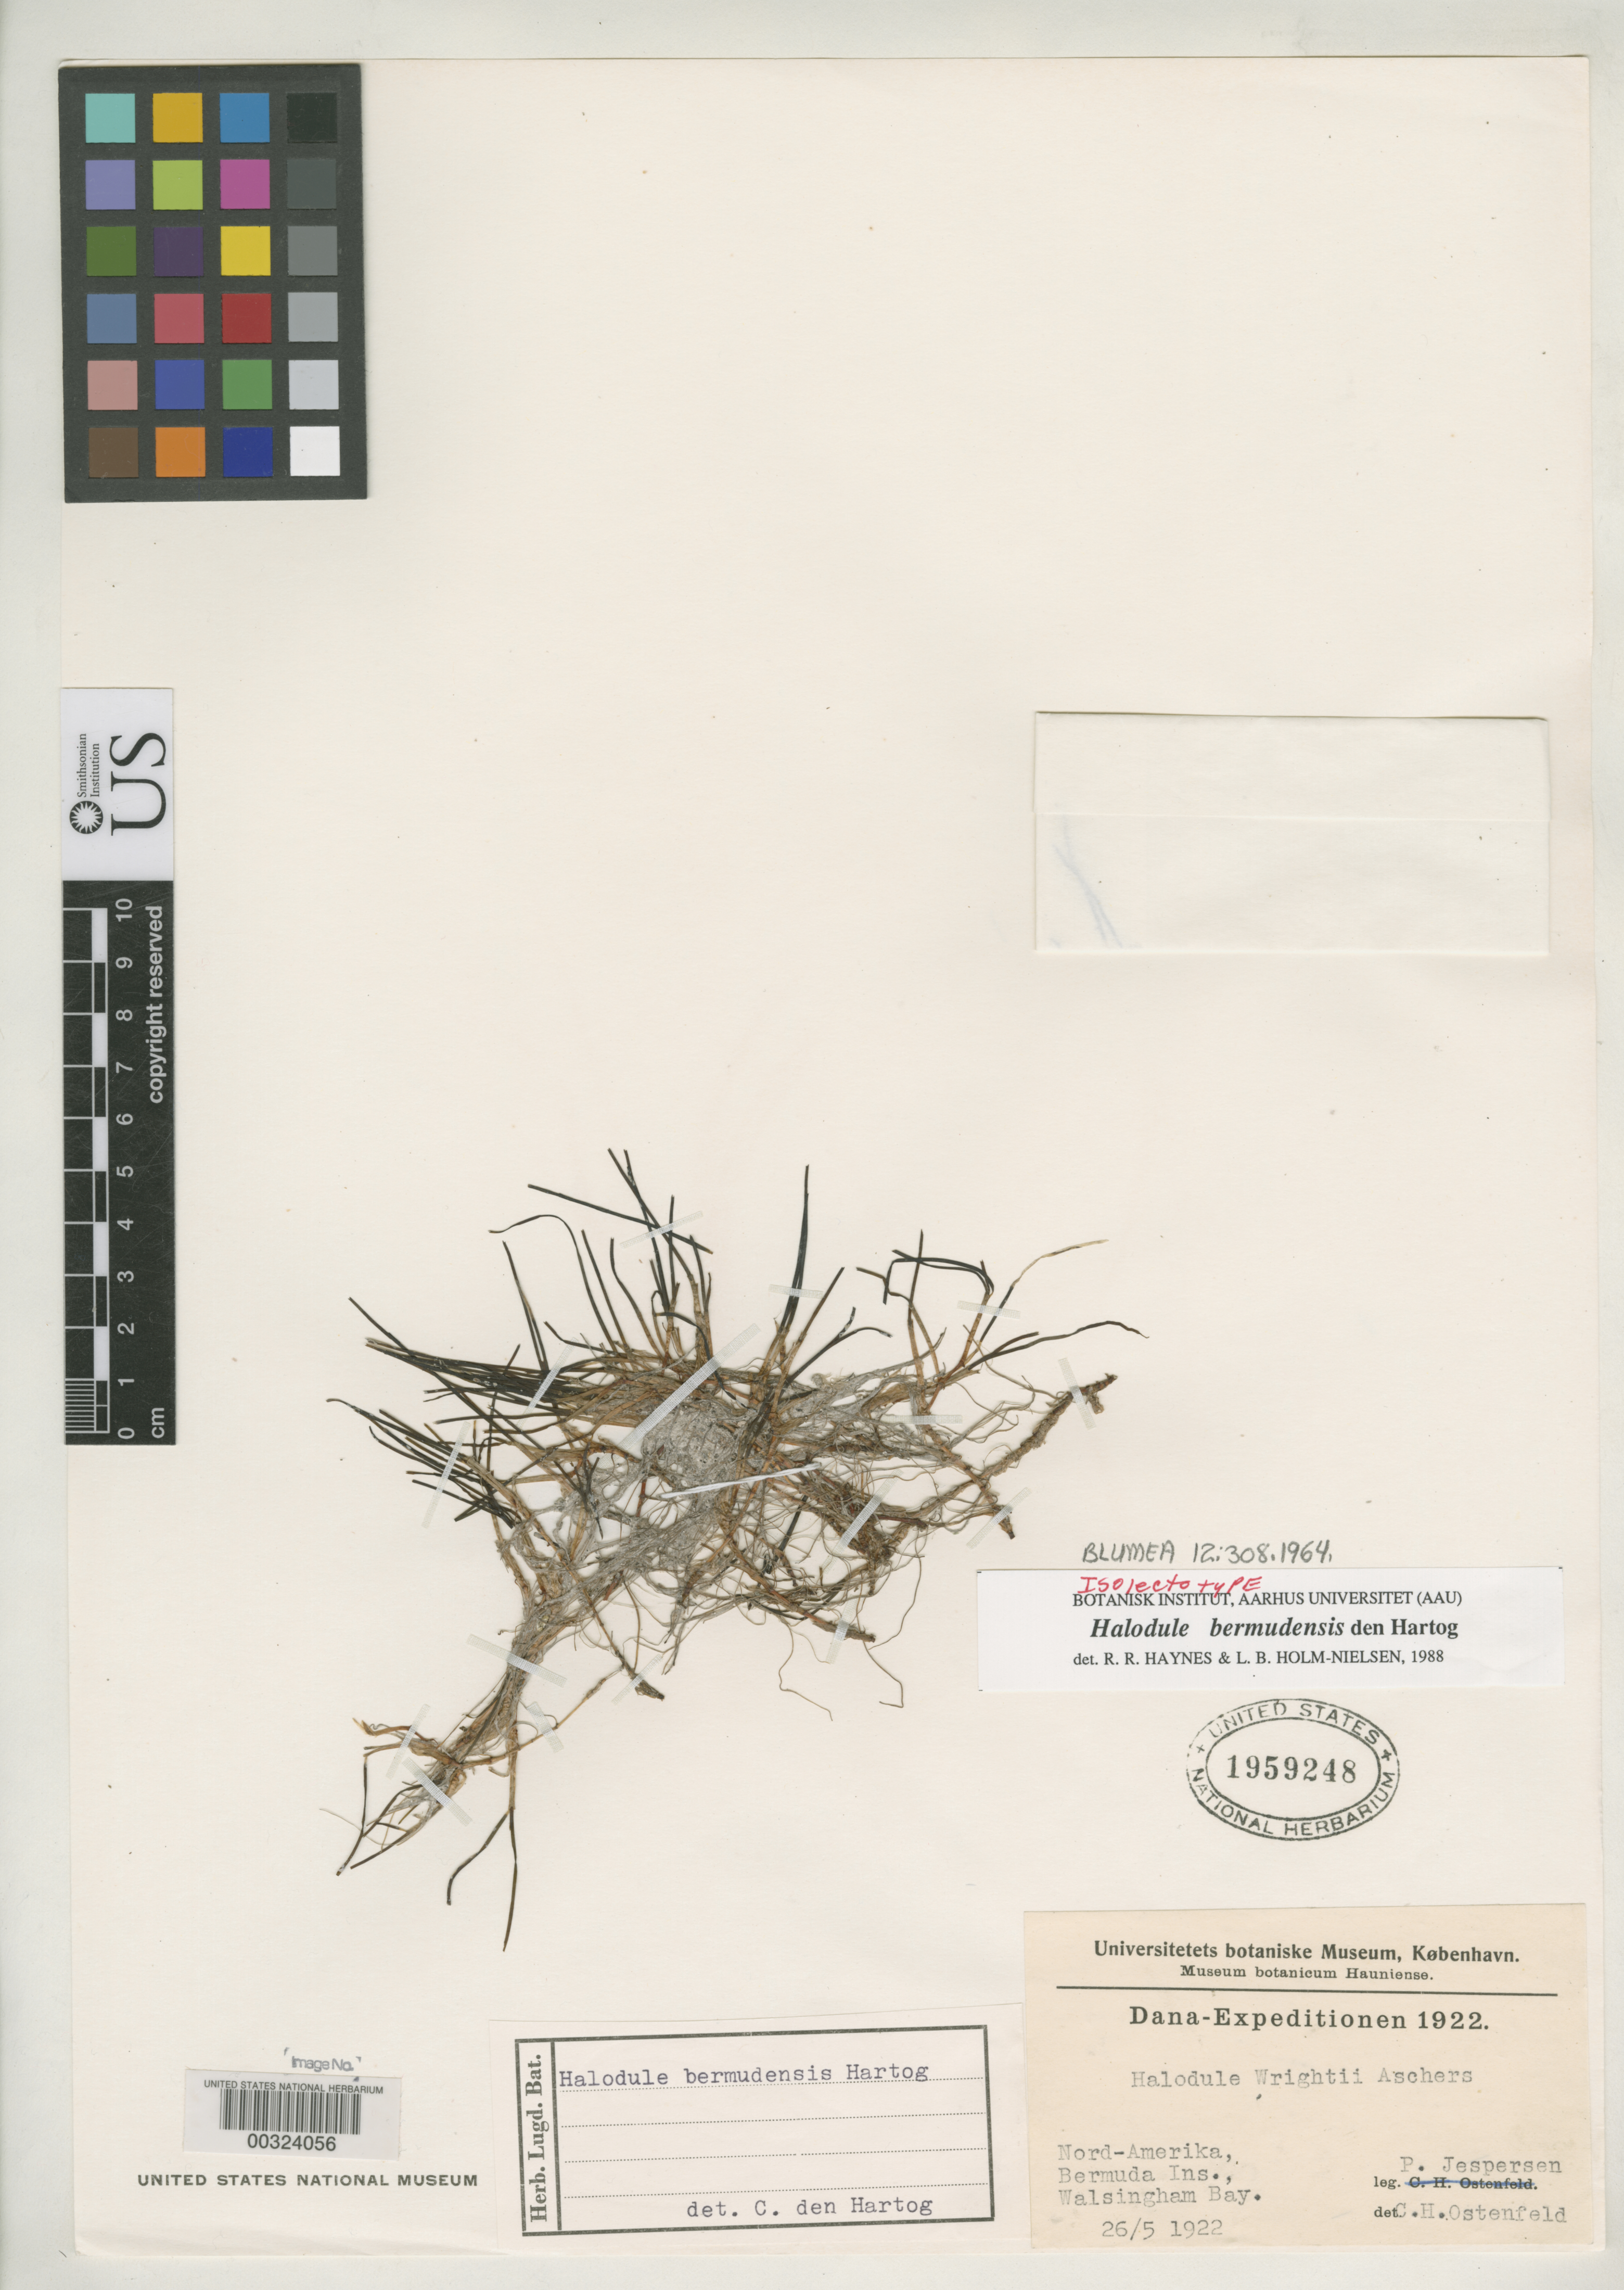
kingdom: Plantae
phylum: Tracheophyta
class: Liliopsida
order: Alismatales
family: Cymodoceaceae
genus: Halodule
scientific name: Halodule bermudensis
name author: Hartog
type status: Isolectotype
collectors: P. Jespersen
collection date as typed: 26 May 1922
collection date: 1922-05-26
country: Bermuda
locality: Walsingham Bay, Dana Expedition.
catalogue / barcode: US 1959248